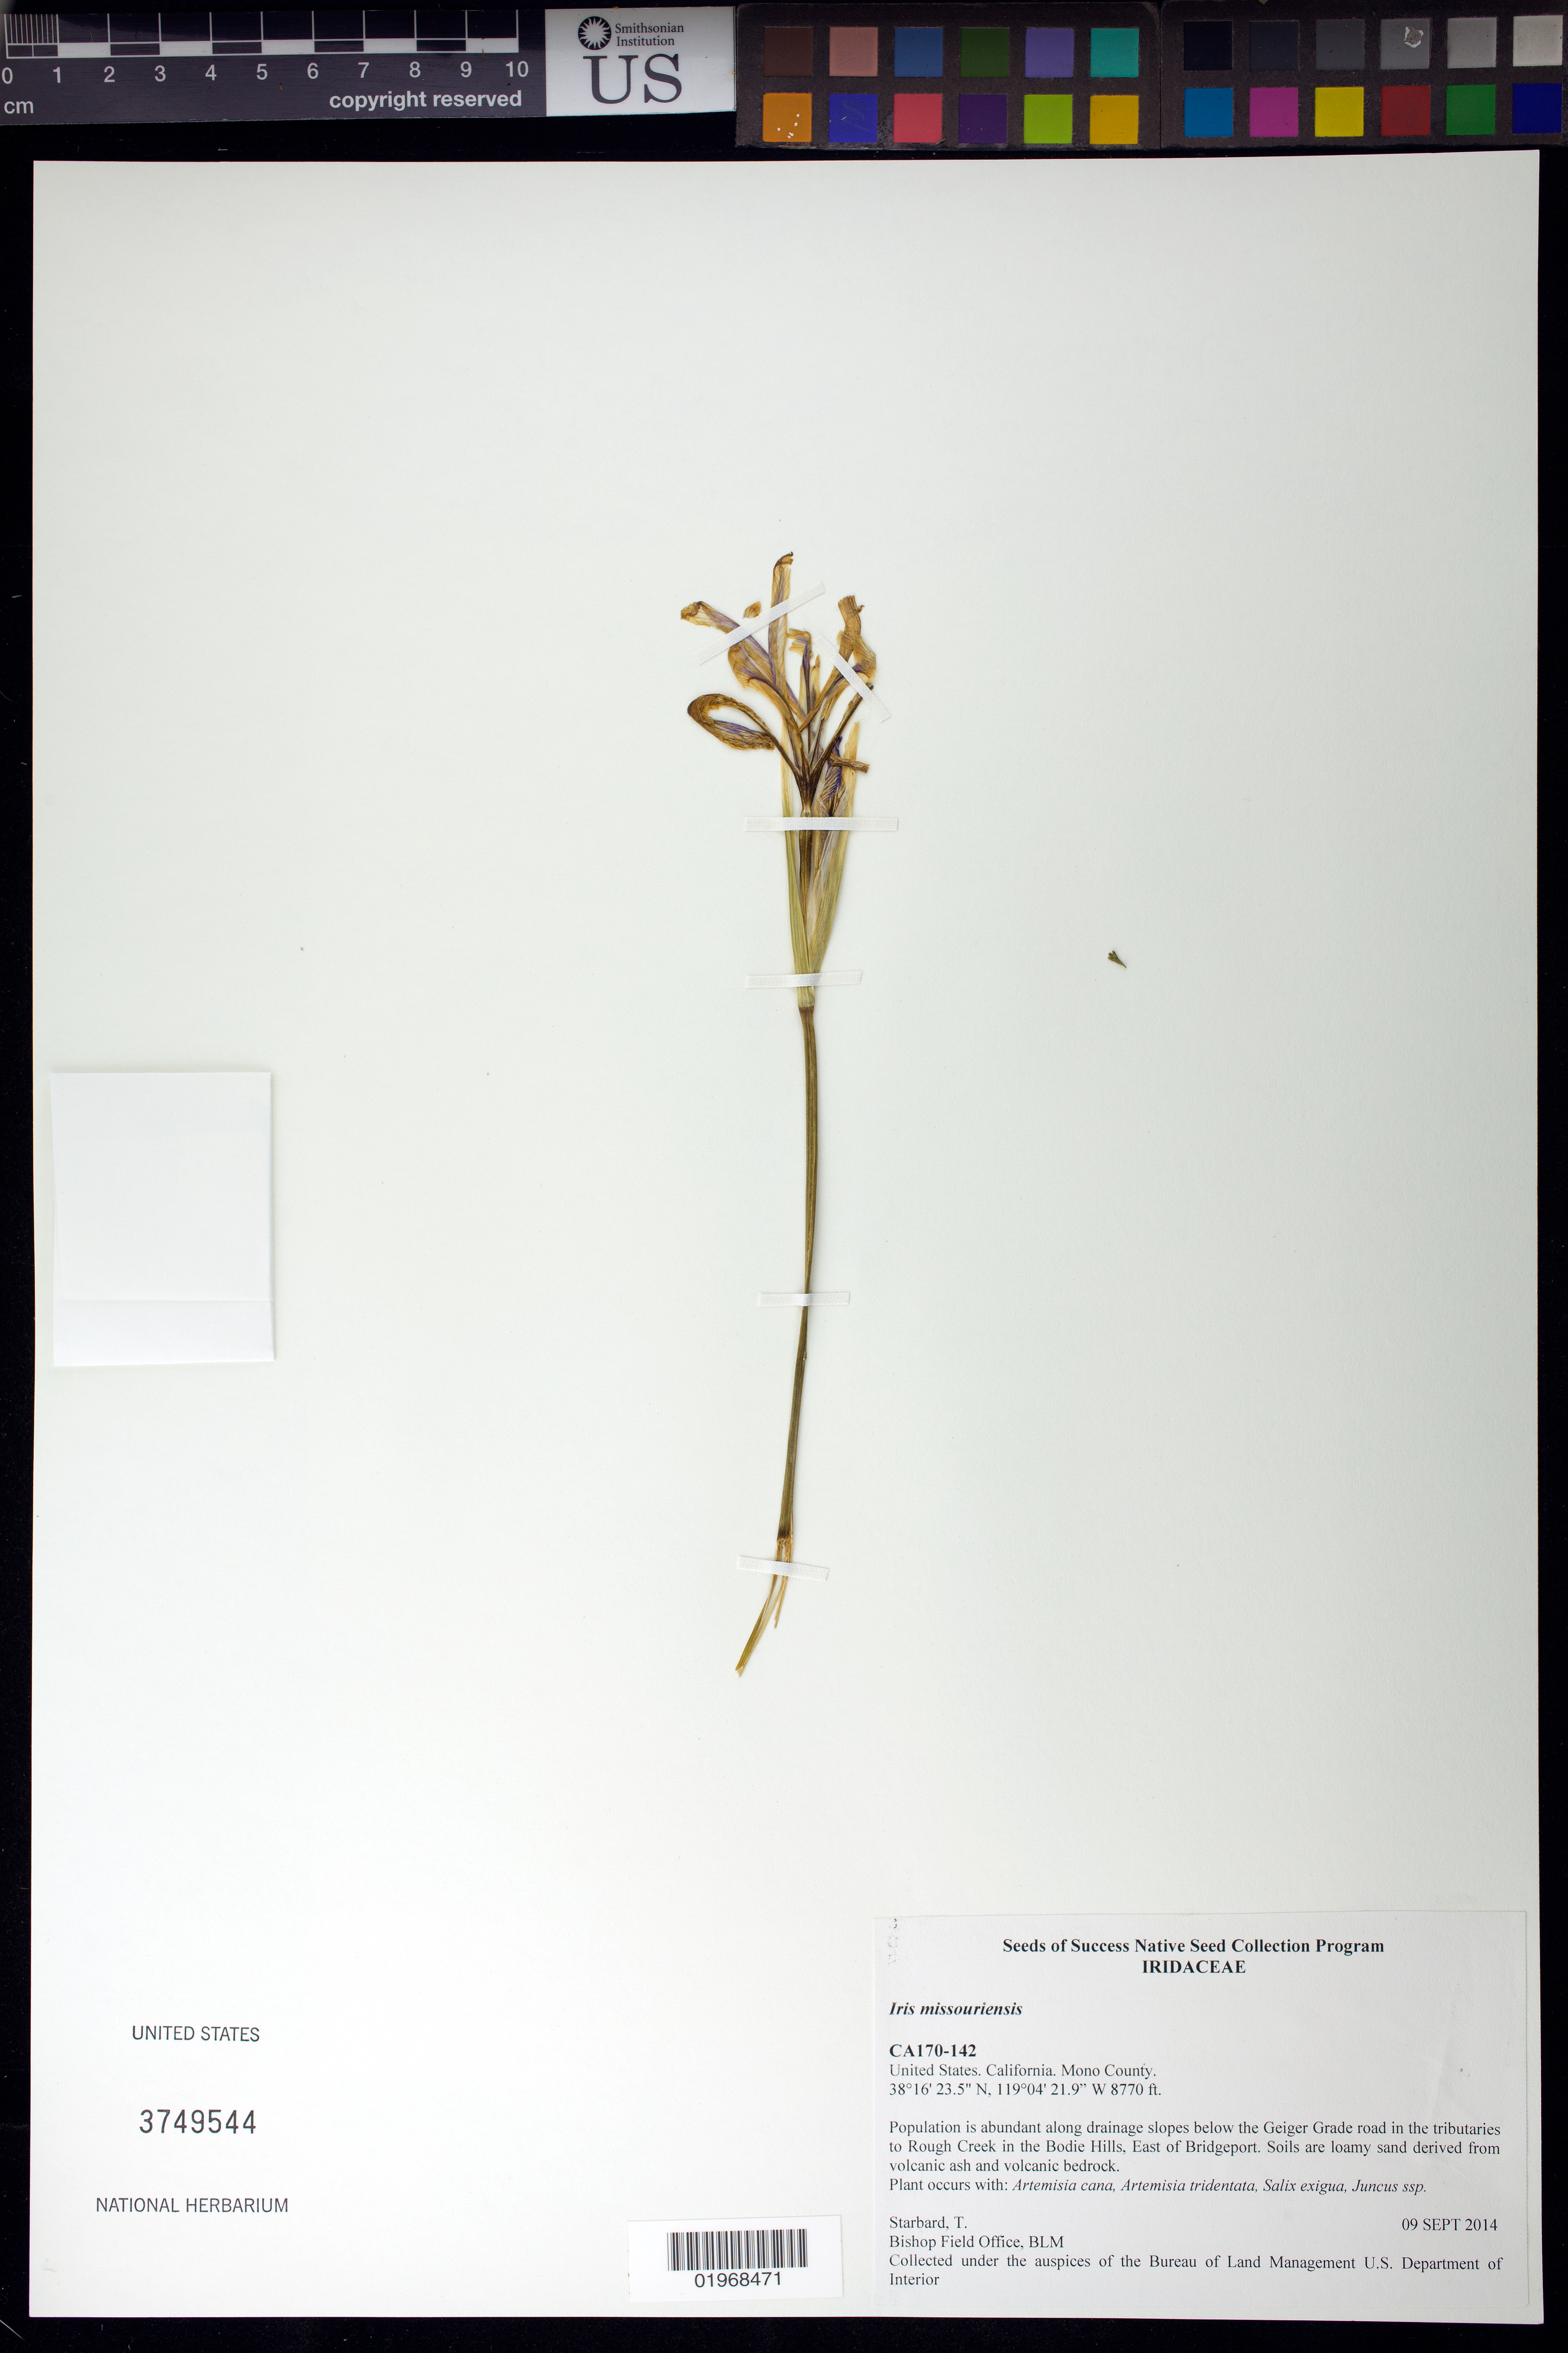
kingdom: Plantae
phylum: Tracheophyta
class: Liliopsida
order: Asparagales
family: Iridaceae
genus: Iris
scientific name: Iris missouriensis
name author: Nutt.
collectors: T. Starbard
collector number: CA170-142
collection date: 2014-09-09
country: United States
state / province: California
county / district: Mono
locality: Geiger Grade Rd in tributaries to Rough Creek in the Bodie Hills, East of Bridgeport.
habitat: Soils are loamy sand derived from volcanic ash and volcanic bedrock. With Artemisia cana, Artemisia tridentata, Salix exigua, Juncus sp.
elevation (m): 2673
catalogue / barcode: US 3749544